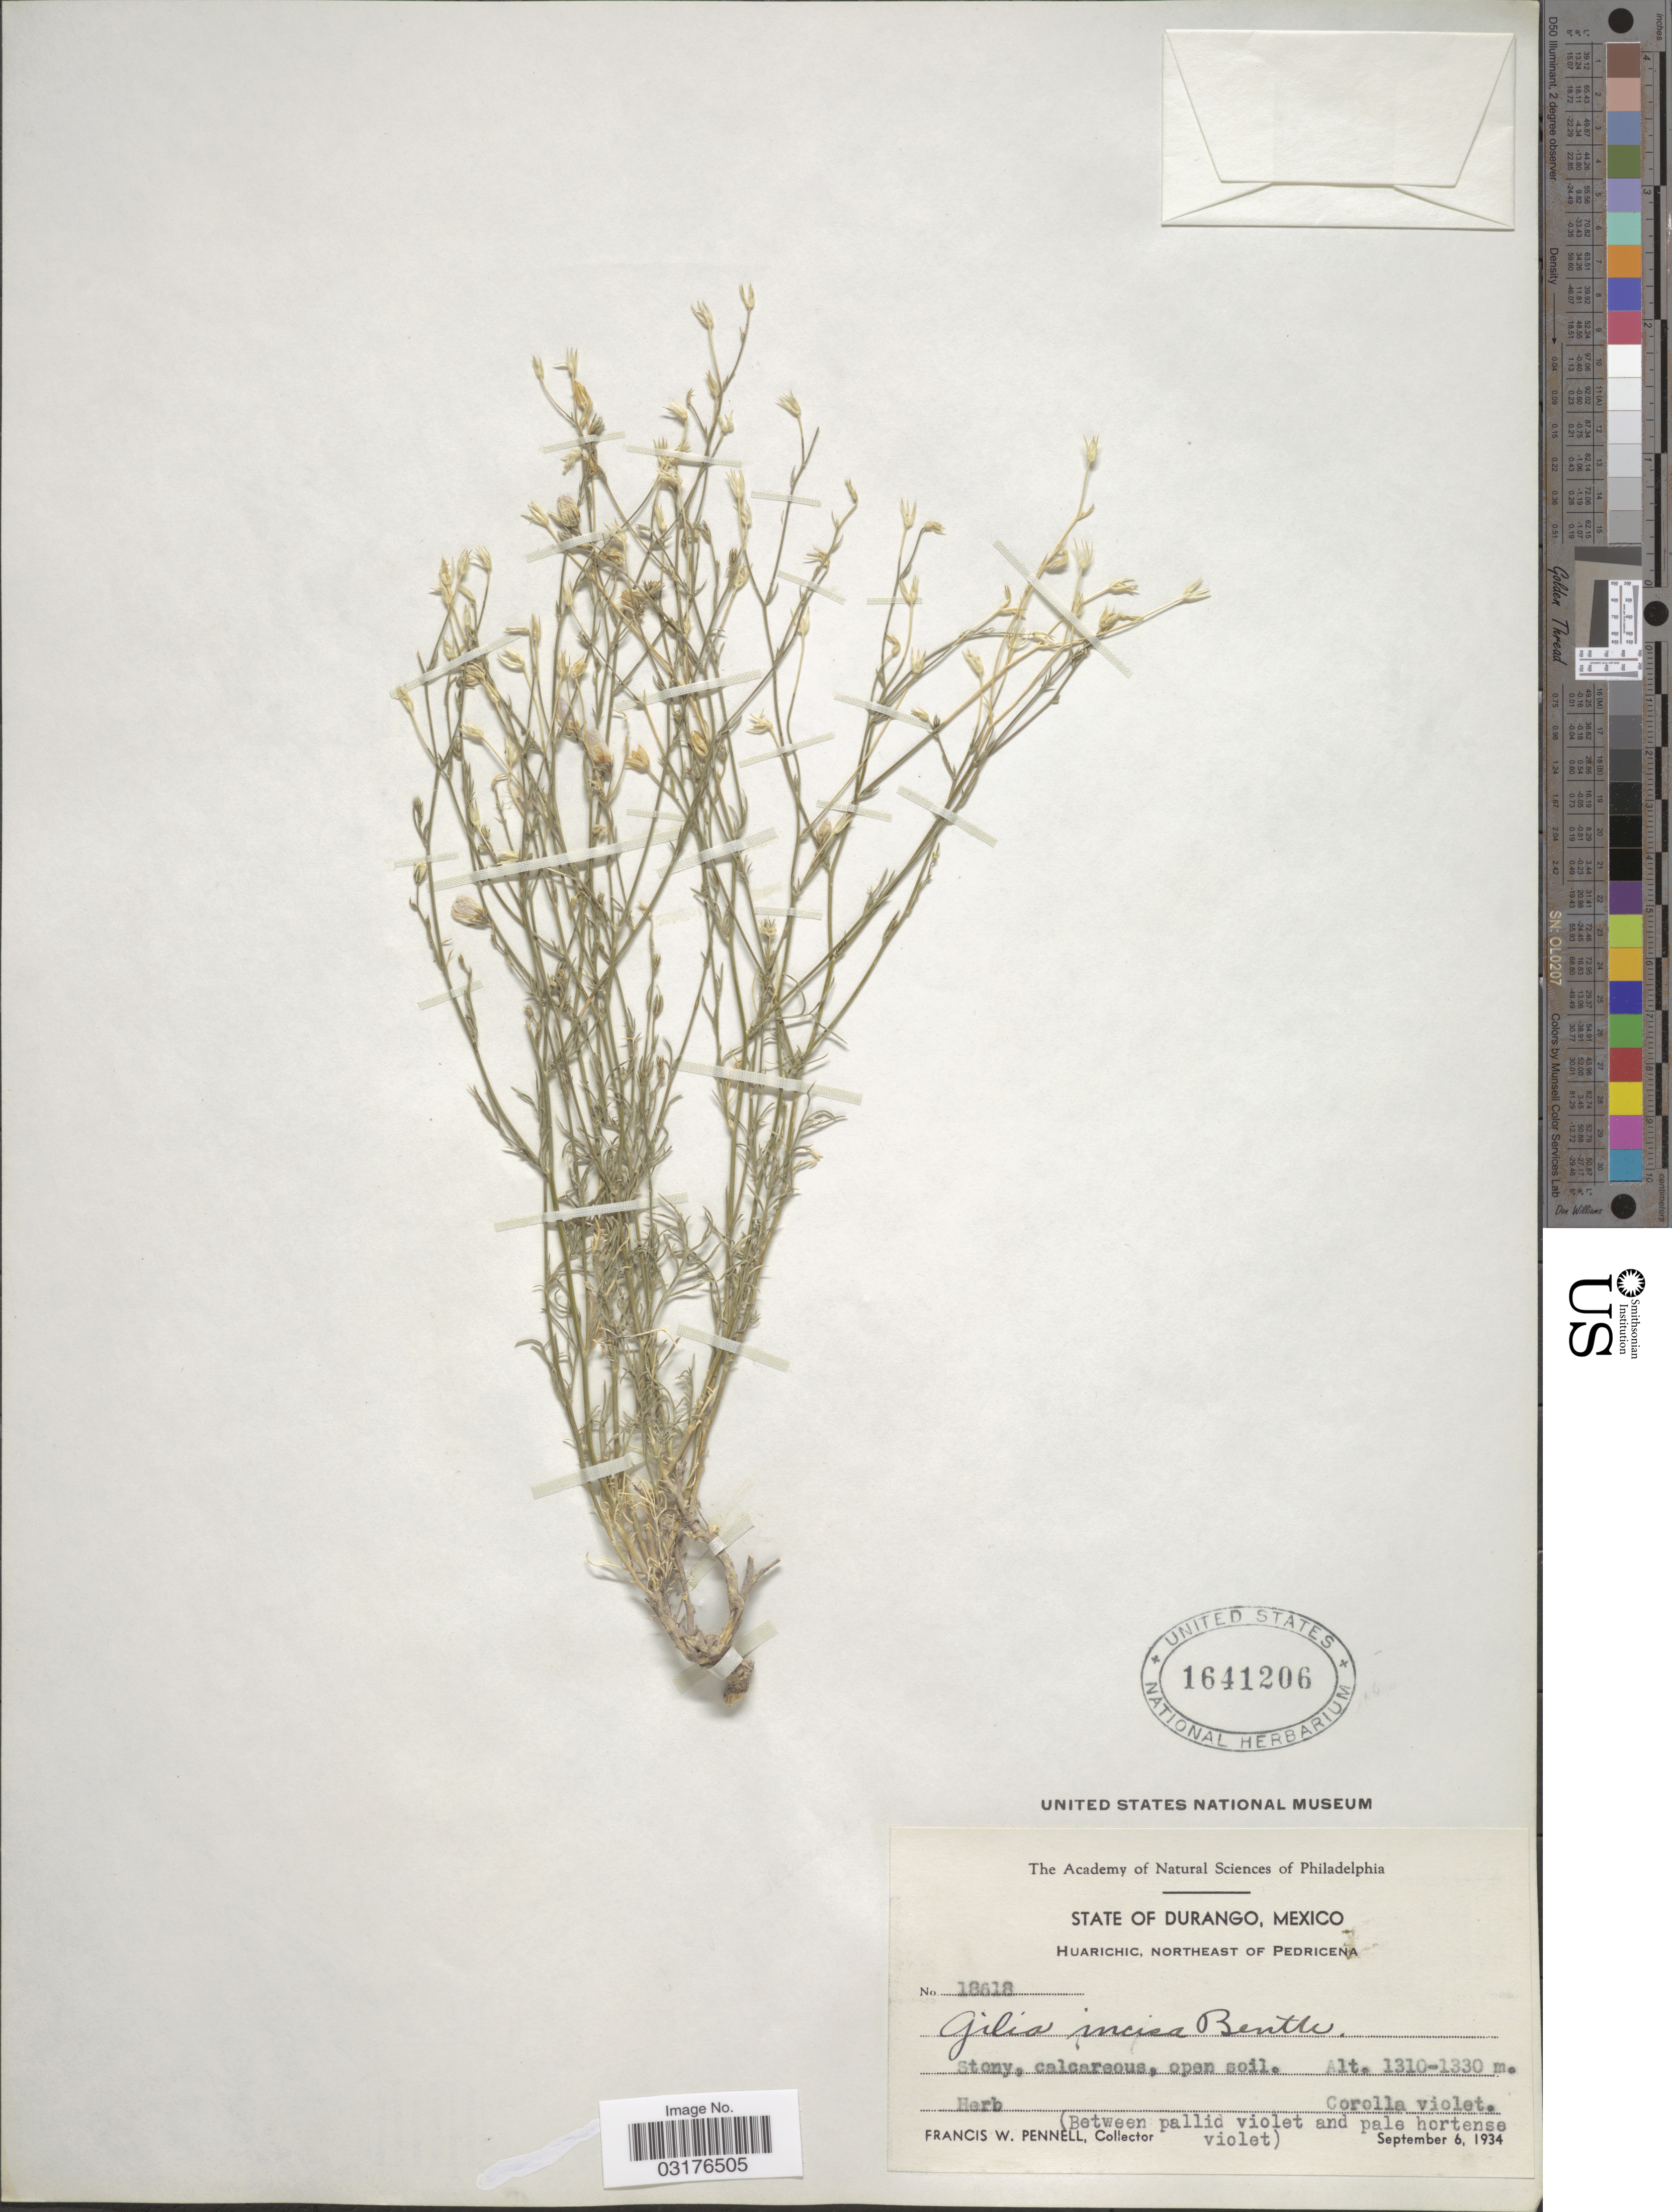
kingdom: Plantae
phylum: Tracheophyta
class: Magnoliopsida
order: Ericales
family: Polemoniaceae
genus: Giliastrum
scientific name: Giliastrum sp.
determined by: Strong, Mark T., (BOT), Smithsonian Institution - National Museum of Natural History (UNITED STATES)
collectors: F. W. Pennell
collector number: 18618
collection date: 1934-09-06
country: Mexico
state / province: Durango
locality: Huarichic, northeast of Pedricena.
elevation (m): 1310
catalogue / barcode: US 1641206